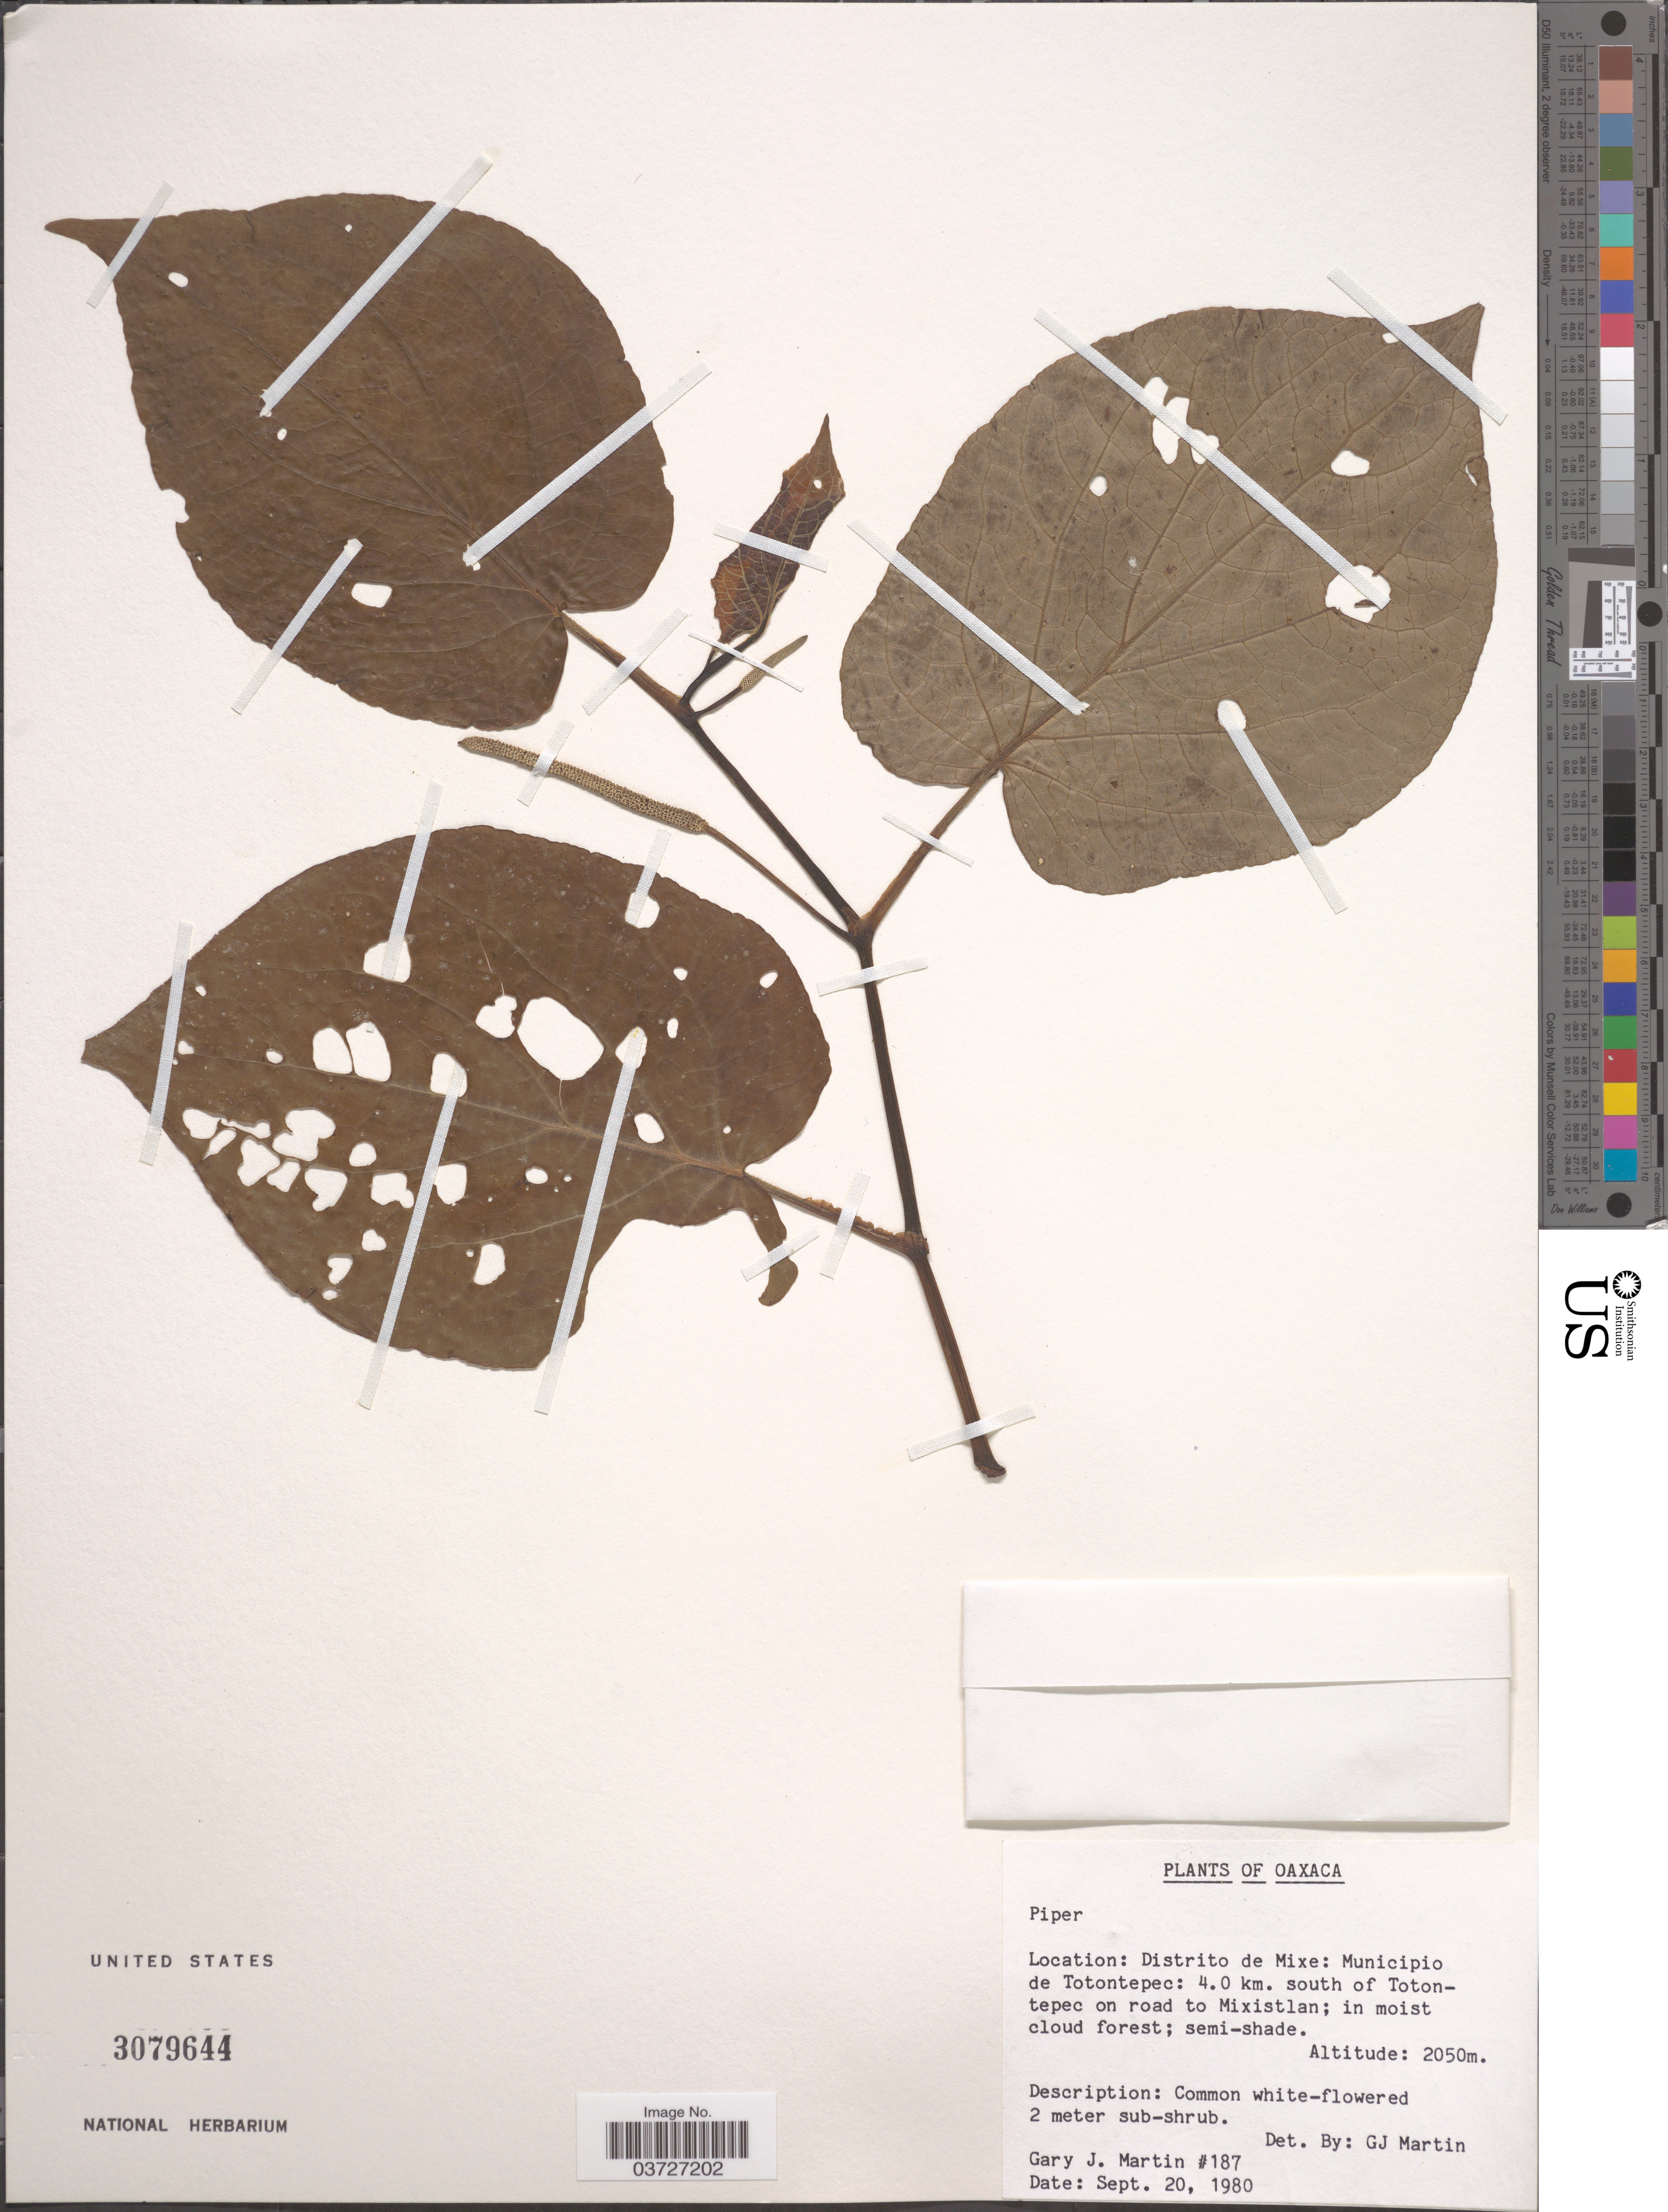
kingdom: Plantae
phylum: Tracheophyta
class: Magnoliopsida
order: Piperales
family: Piperaceae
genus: Piper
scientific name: Piper sp.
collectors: G. J. Martin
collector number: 187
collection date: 1980-09-20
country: Mexico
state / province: Oaxaca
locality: Distrito de Mixe: Municipio de Totontepec: 4.0 km. south of Totontepec on road to Mixistlan.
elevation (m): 2050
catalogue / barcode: US 3079644